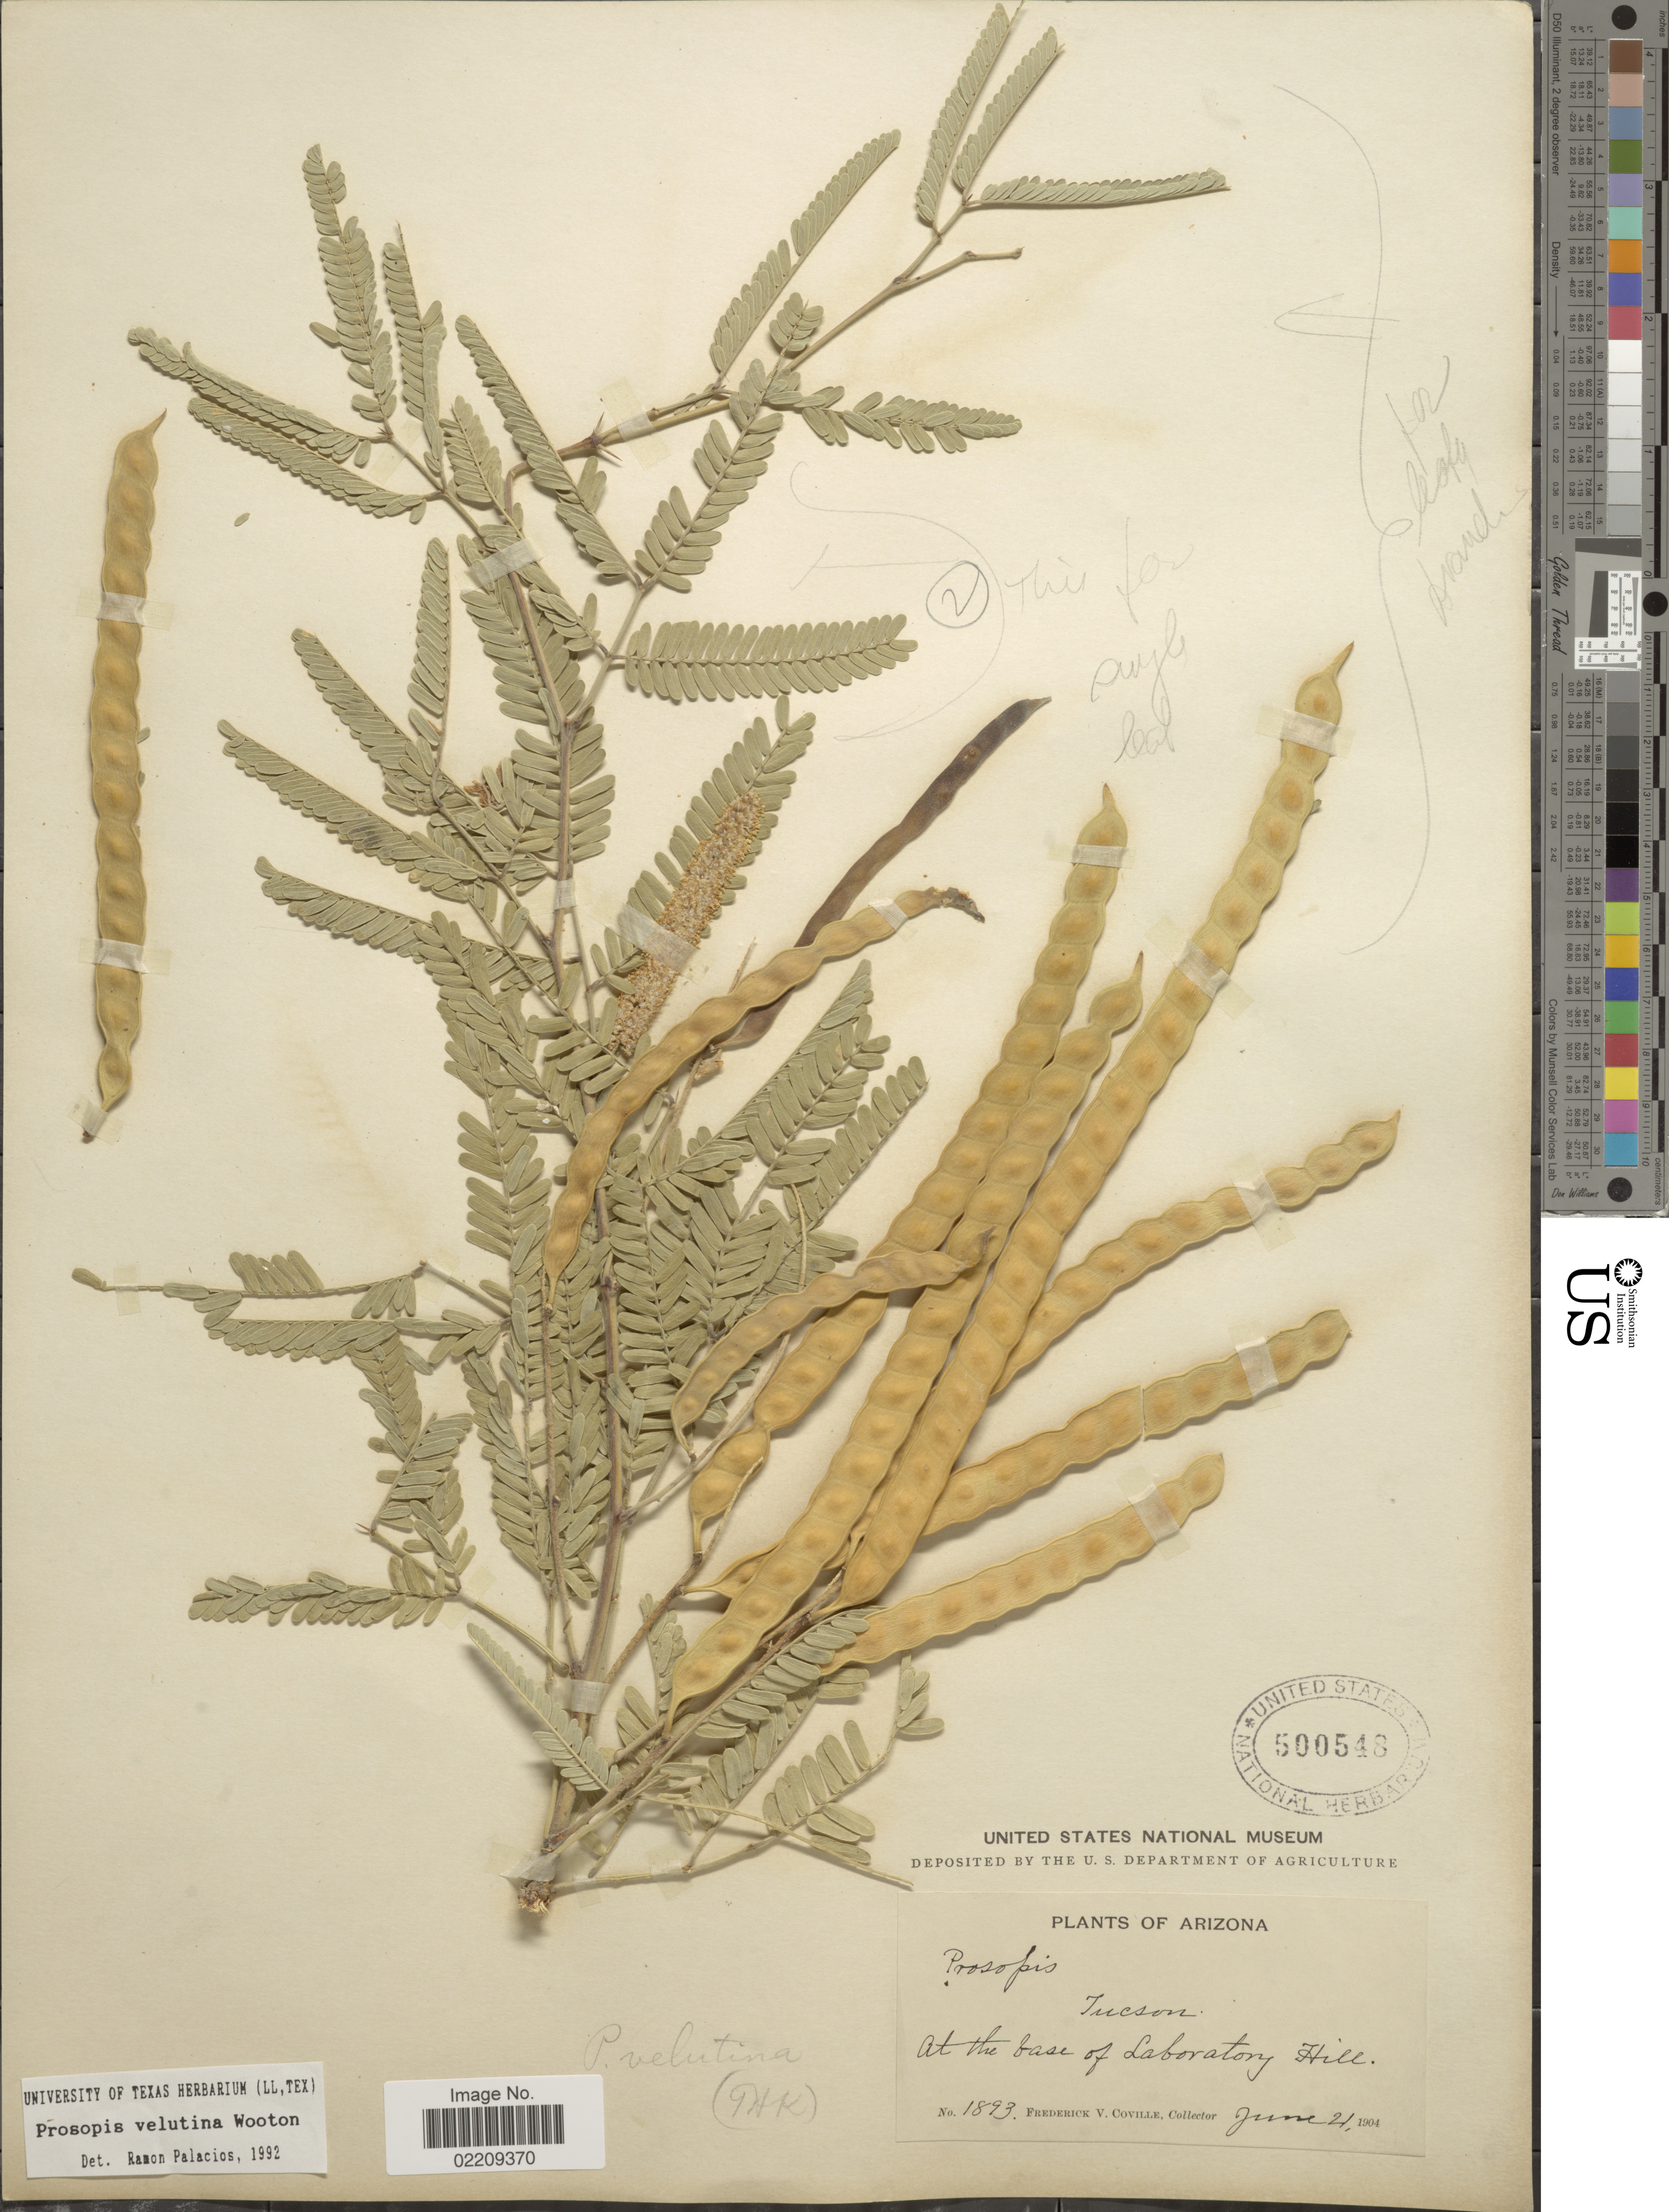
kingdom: Plantae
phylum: Tracheophyta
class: Magnoliopsida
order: Fabales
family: Fabaceae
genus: Neltuma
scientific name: Neltuma velutina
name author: (Wooton) Britton & Rose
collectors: F. V. Coville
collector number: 1893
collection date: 1904-06-21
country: United States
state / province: Arizona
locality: Tucson, at the base of Laboratory Hill.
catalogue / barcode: US 500548